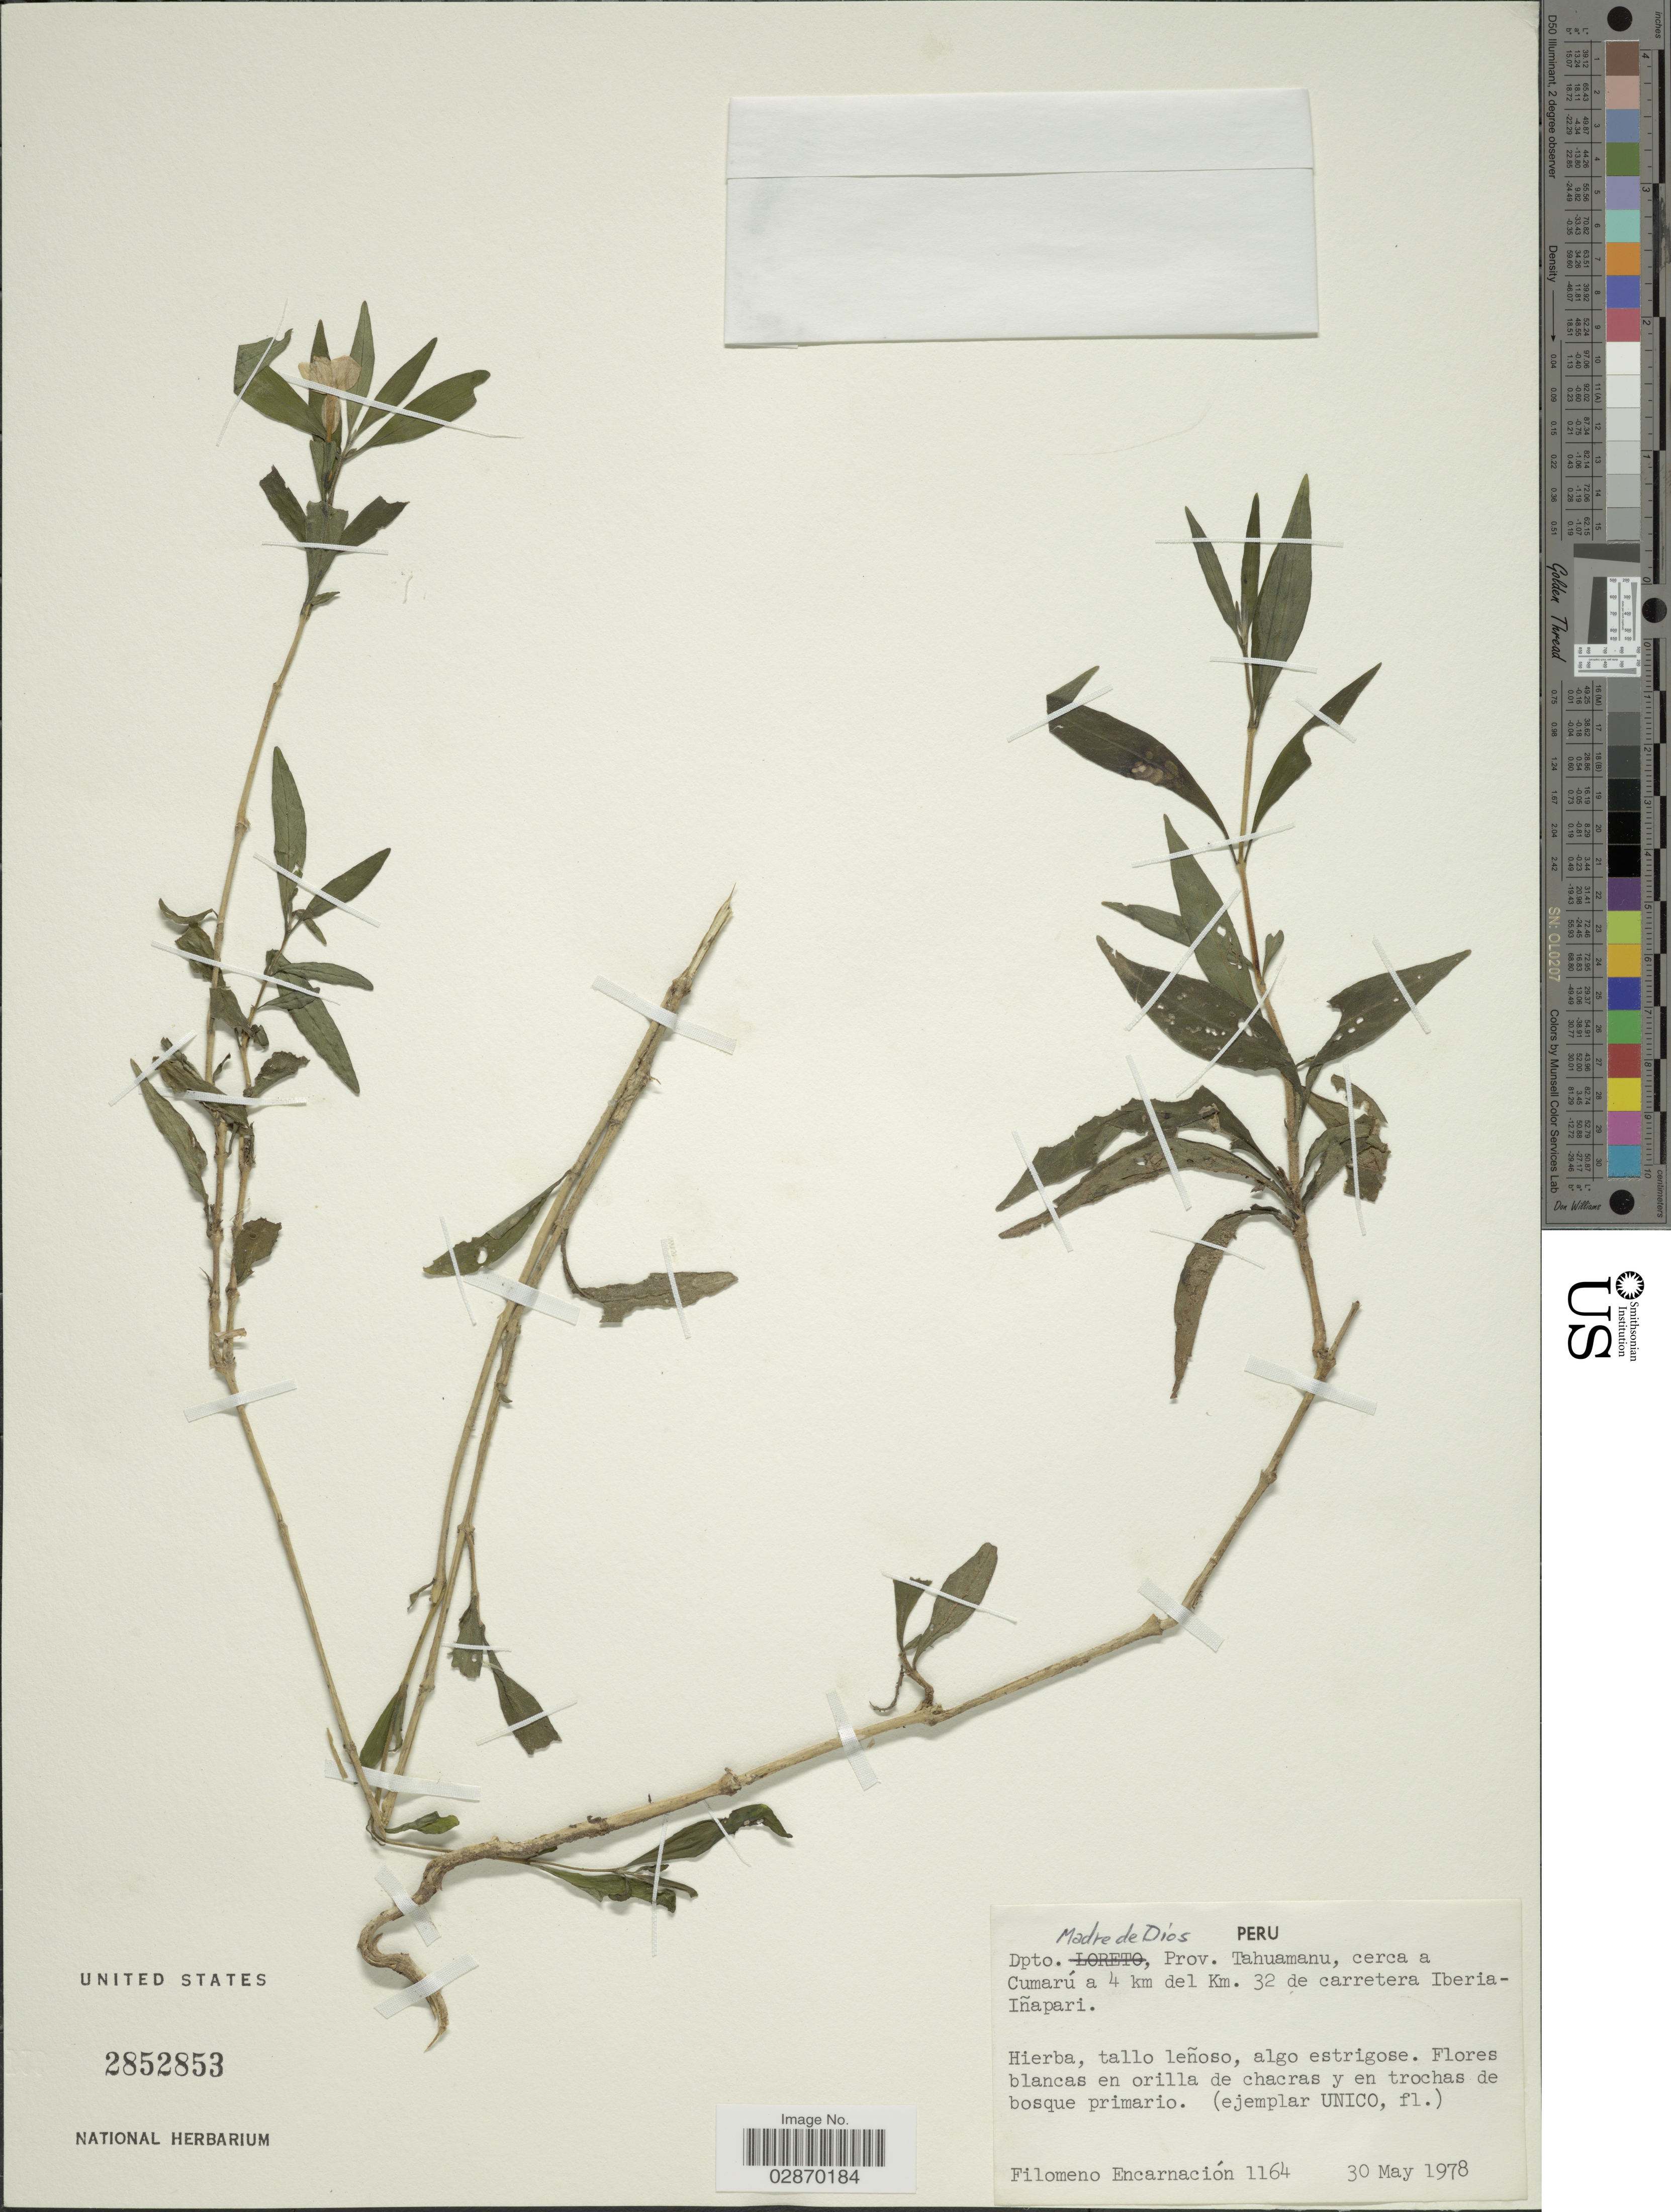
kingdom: Plantae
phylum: Tracheophyta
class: Magnoliopsida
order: Lamiales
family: Acanthaceae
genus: Pseuderanthemum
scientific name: Pseuderanthemum sp.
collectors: F. Encarnación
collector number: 1164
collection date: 1978-05-30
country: Peru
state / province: Madre de Dios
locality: Dpto. Madre de Dios. Prov. Tahuamanu, cerca a Cumarú a 4 Km del Km. 32 de carretera Iberia-Iñapari.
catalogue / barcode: US 2852853